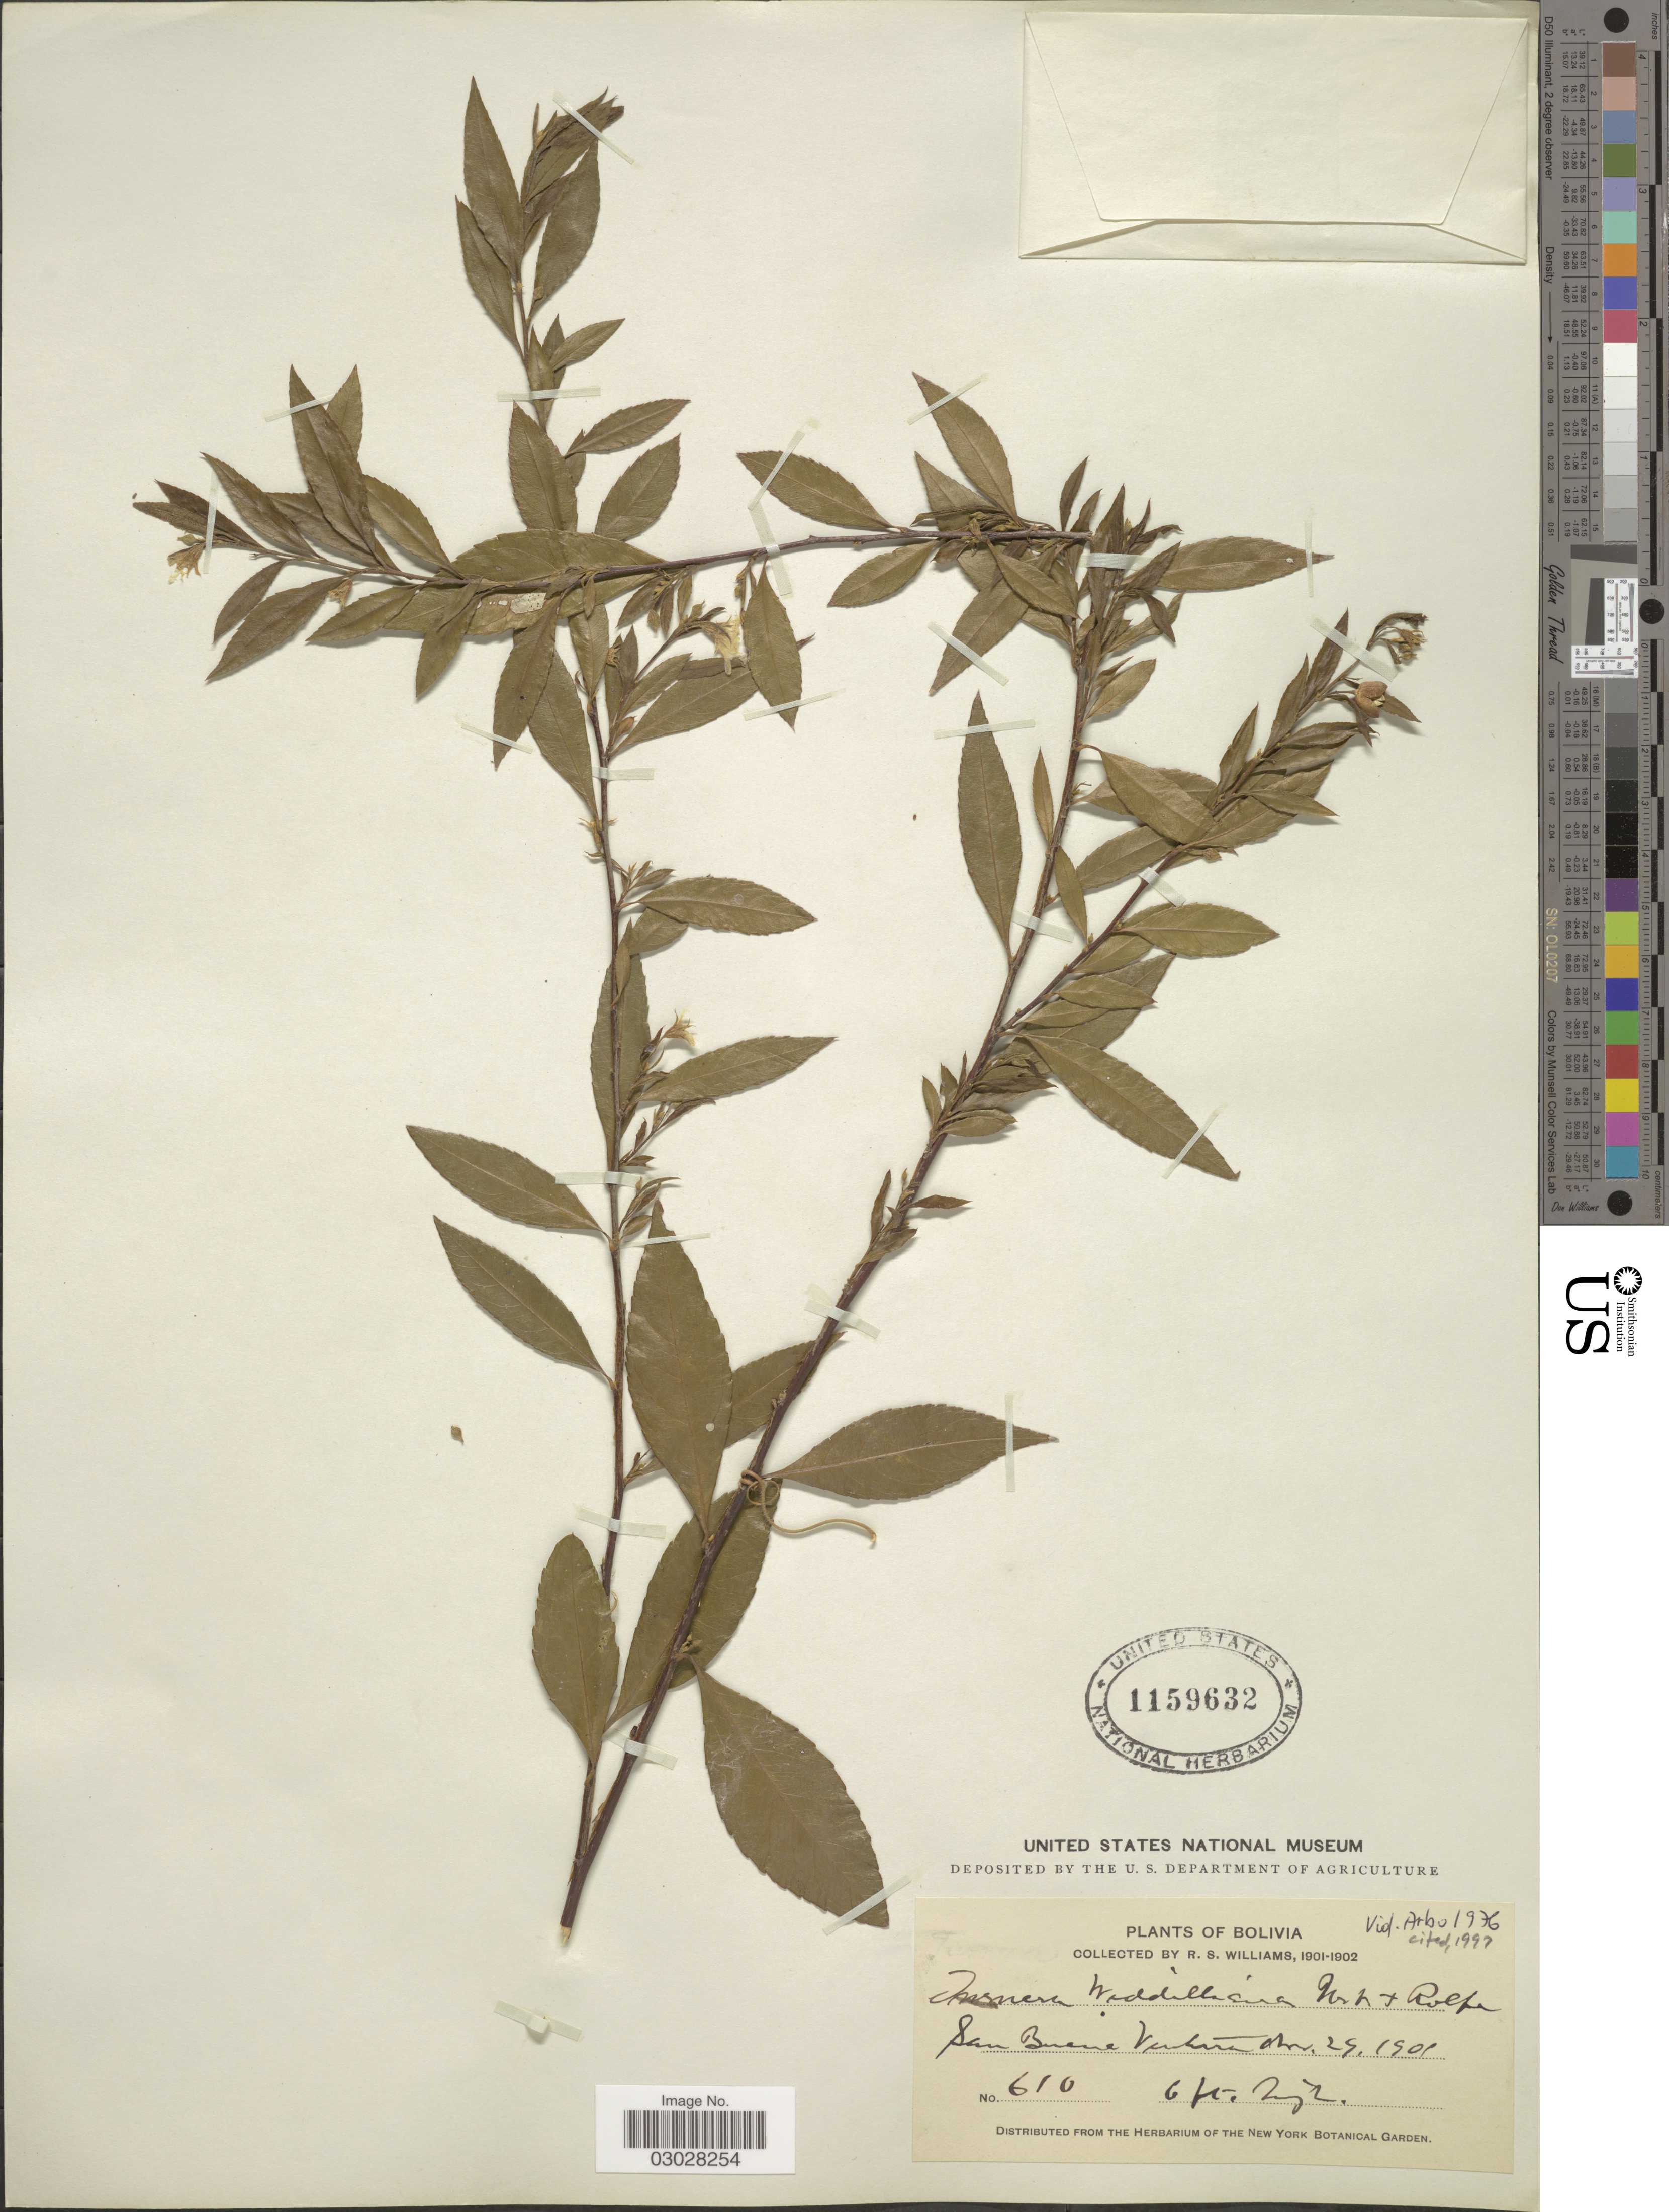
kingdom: Plantae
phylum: Tracheophyta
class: Magnoliopsida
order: Malpighiales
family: Turneraceae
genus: Turnera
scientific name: Turnera weddelliana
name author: Urb. & Rolfe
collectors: R. S. Williams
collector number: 610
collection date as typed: Nov. 29, 1901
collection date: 1901-11-29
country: Bolivia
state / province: La Paz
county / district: Iturralde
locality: San Buena Ventura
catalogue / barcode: US 1159632